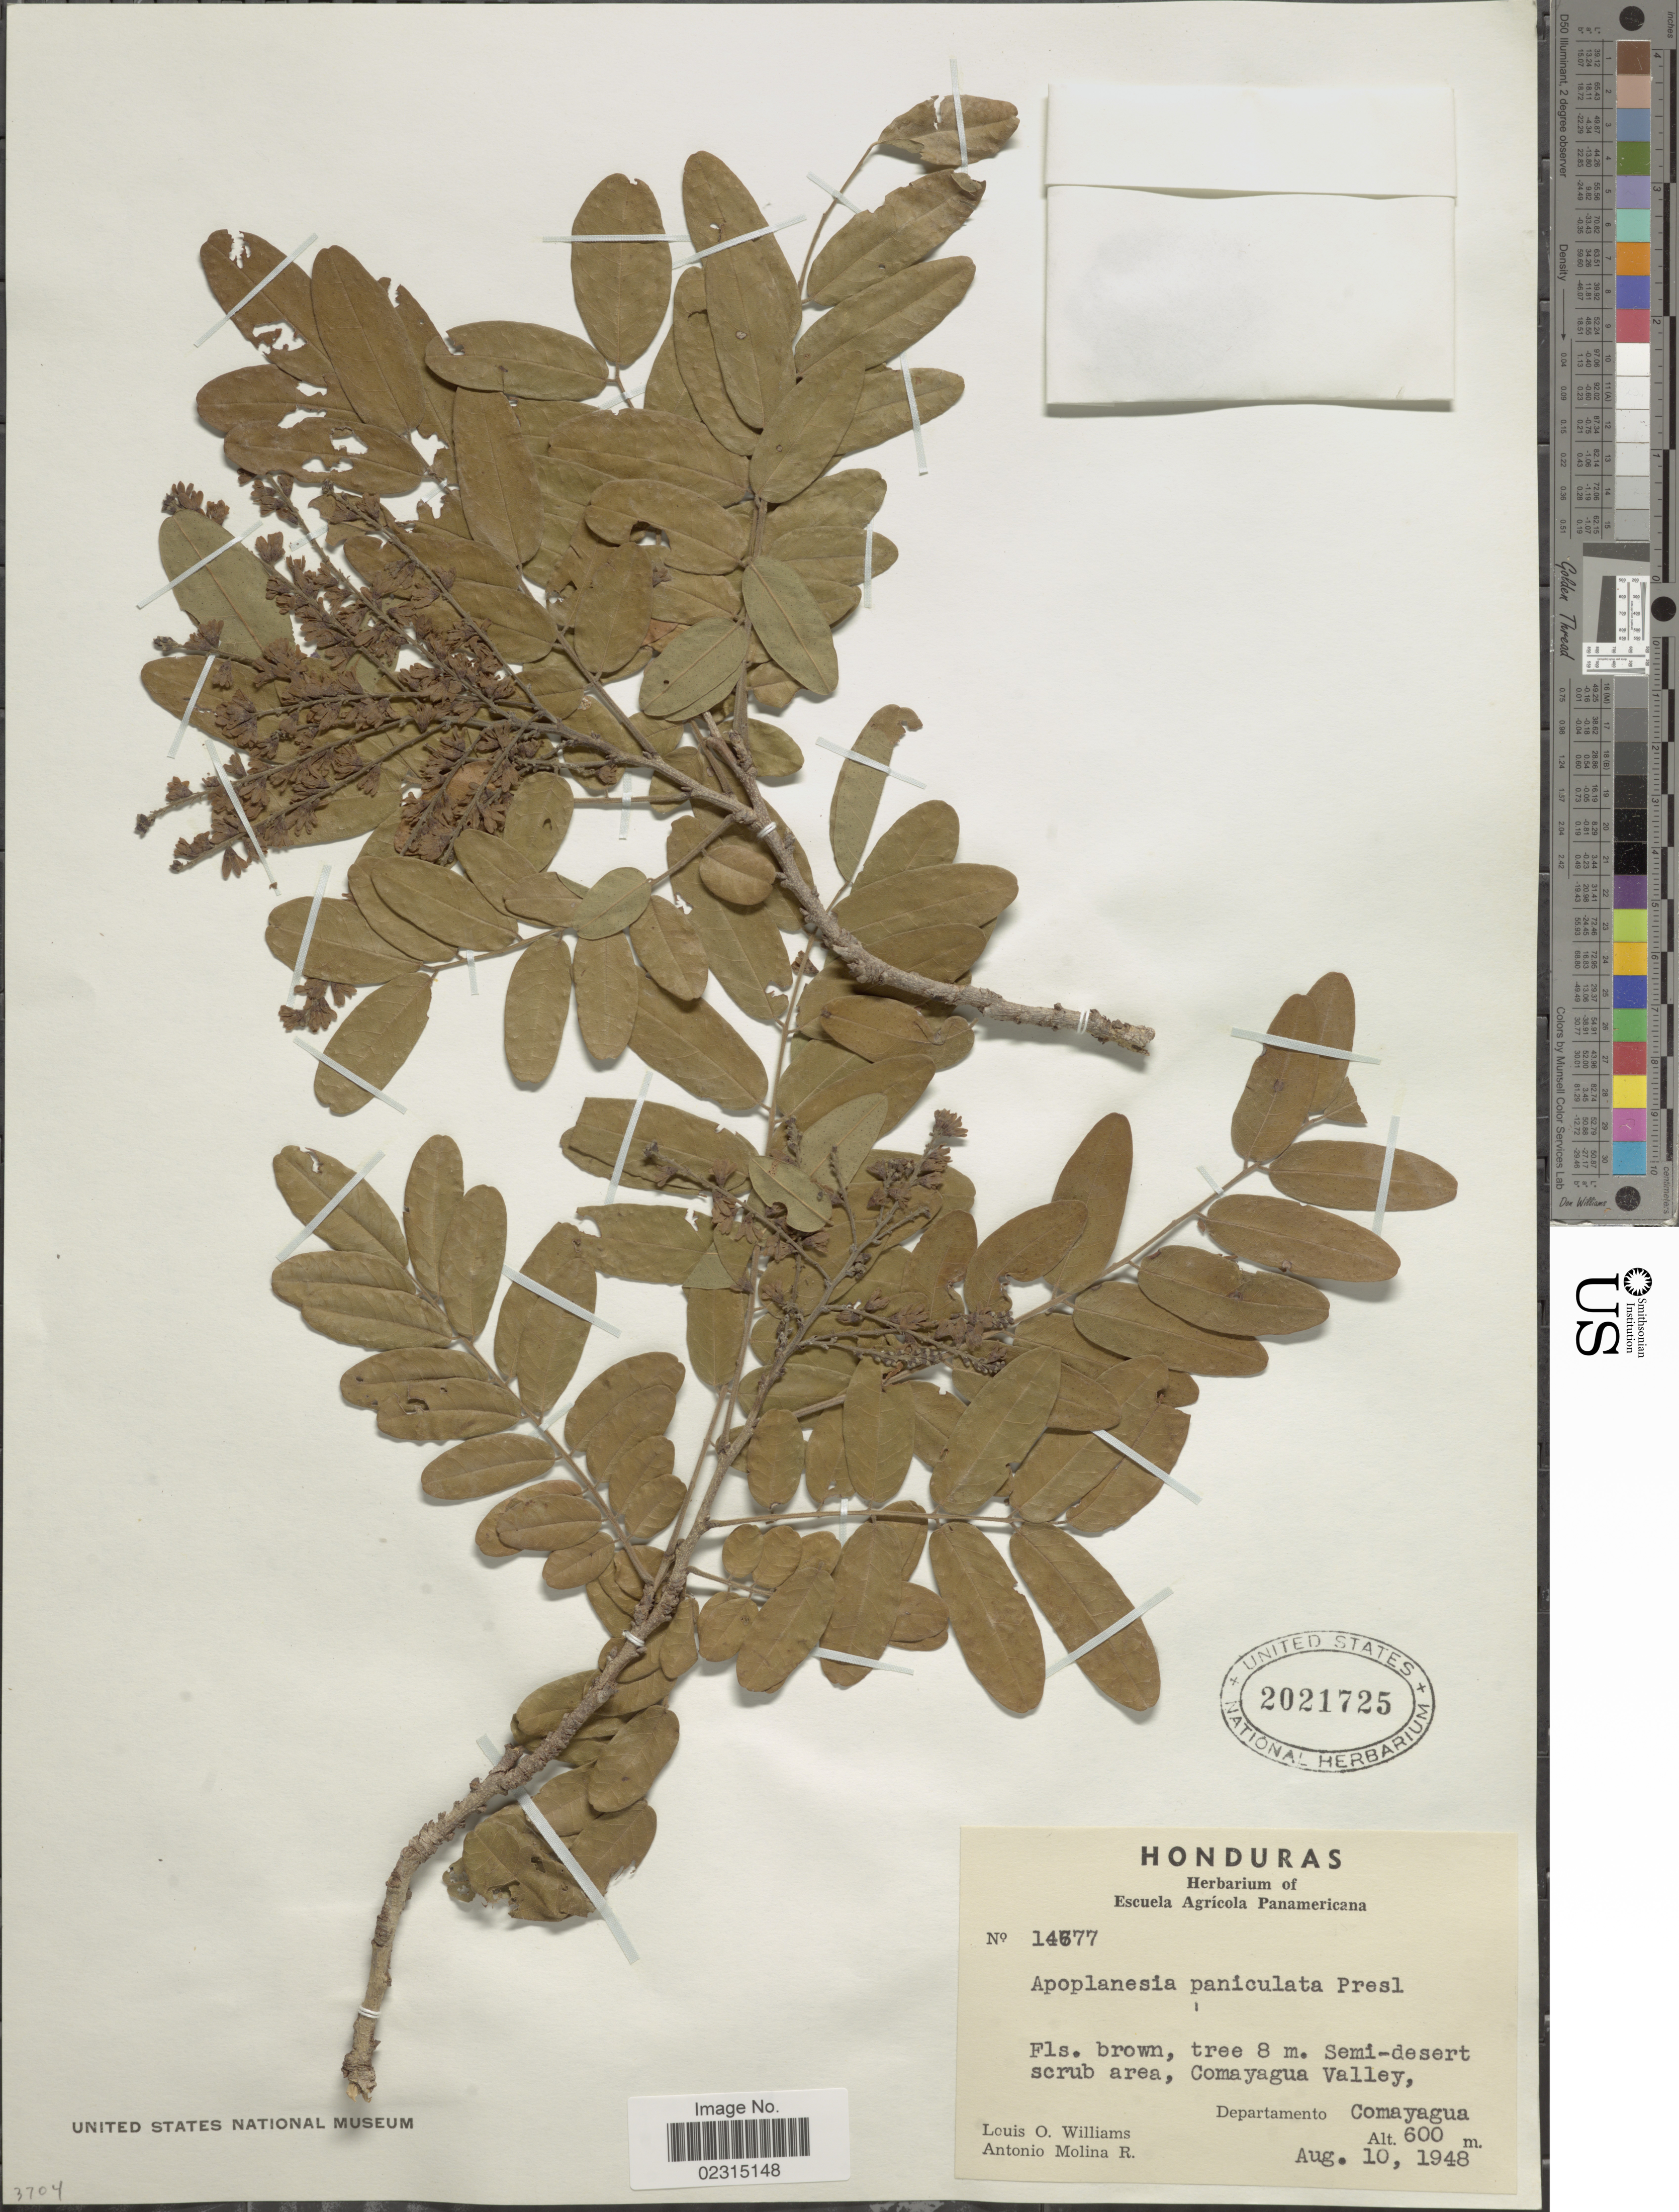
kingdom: Plantae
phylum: Tracheophyta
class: Magnoliopsida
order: Fabales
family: Fabaceae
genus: Apoplanesia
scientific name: Apoplanesia paniculata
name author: C. Presl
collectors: L. O. Williams & A. Molina R.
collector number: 14677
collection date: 1948-08-10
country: Honduras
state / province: Comayagua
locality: Comayagua Valley, Departmento Comayagua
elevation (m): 600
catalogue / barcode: US 2021725